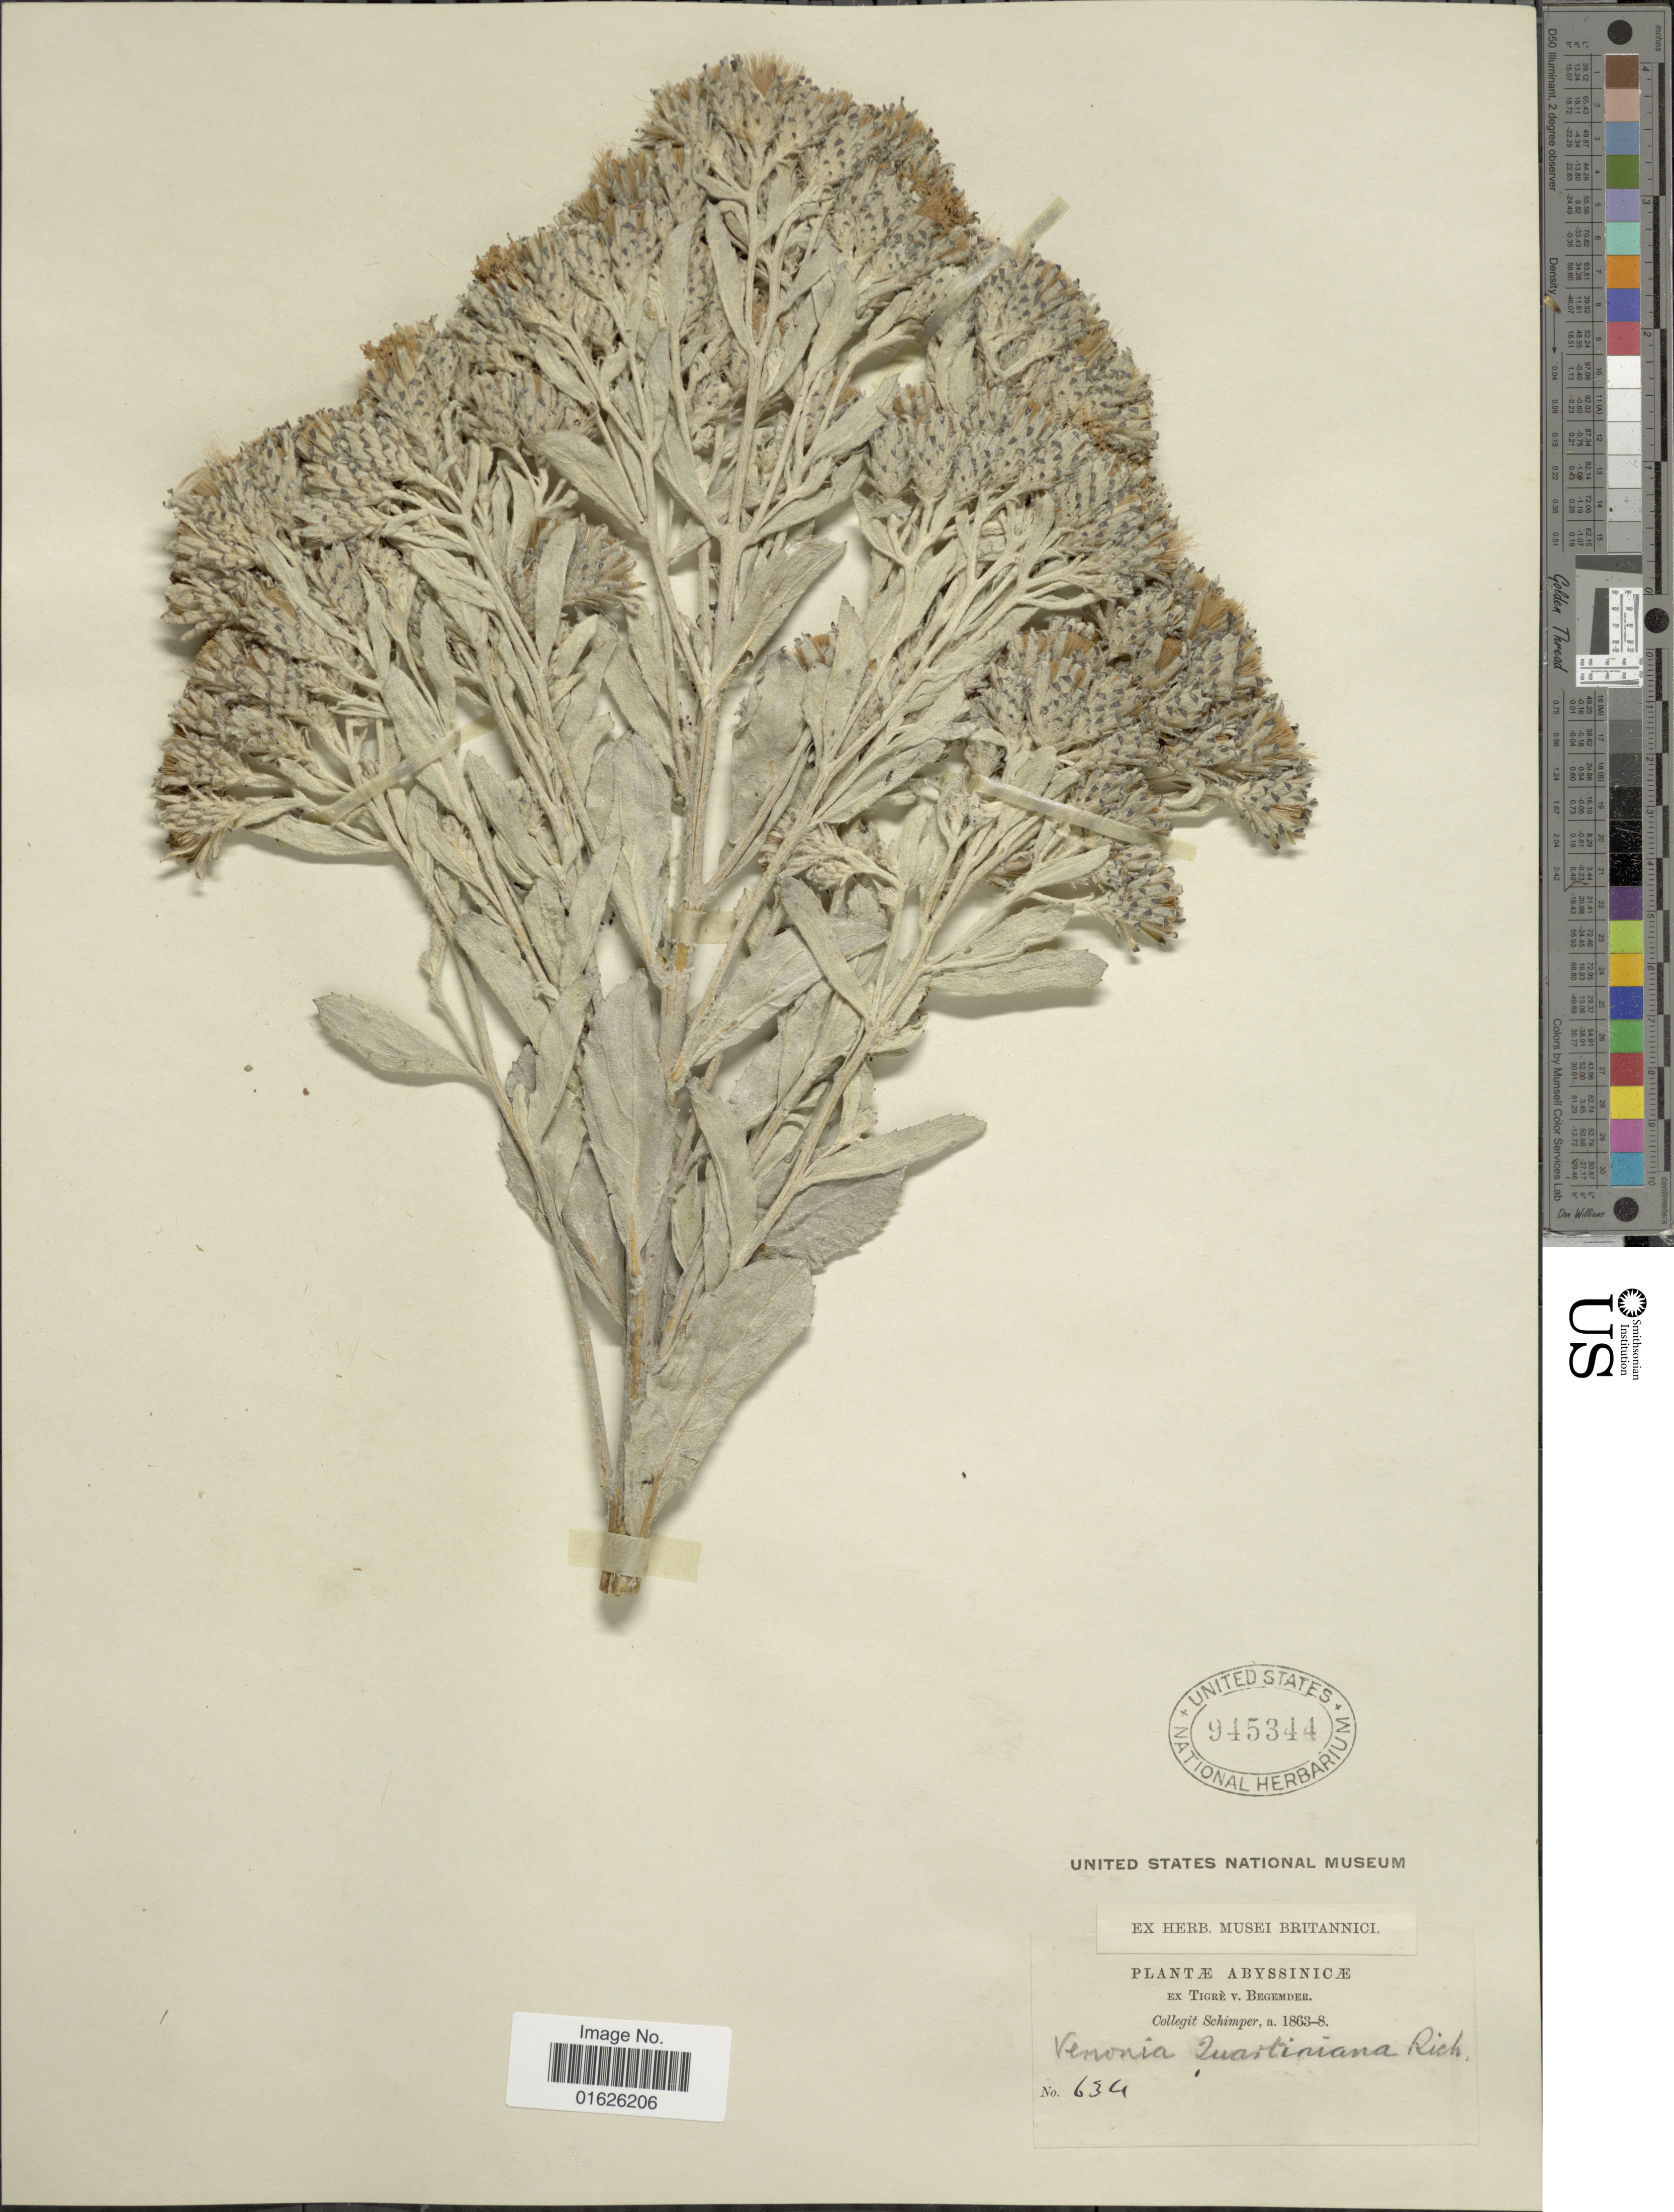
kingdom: Plantae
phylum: Tracheophyta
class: Magnoliopsida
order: Asterales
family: Asteraceae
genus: Linzia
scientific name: Linzia vernonioides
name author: Sch. Bip. ex Walp.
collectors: -. Schimper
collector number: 634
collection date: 1863/1868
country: Eritrea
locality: Abyssinicae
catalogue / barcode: US 945344